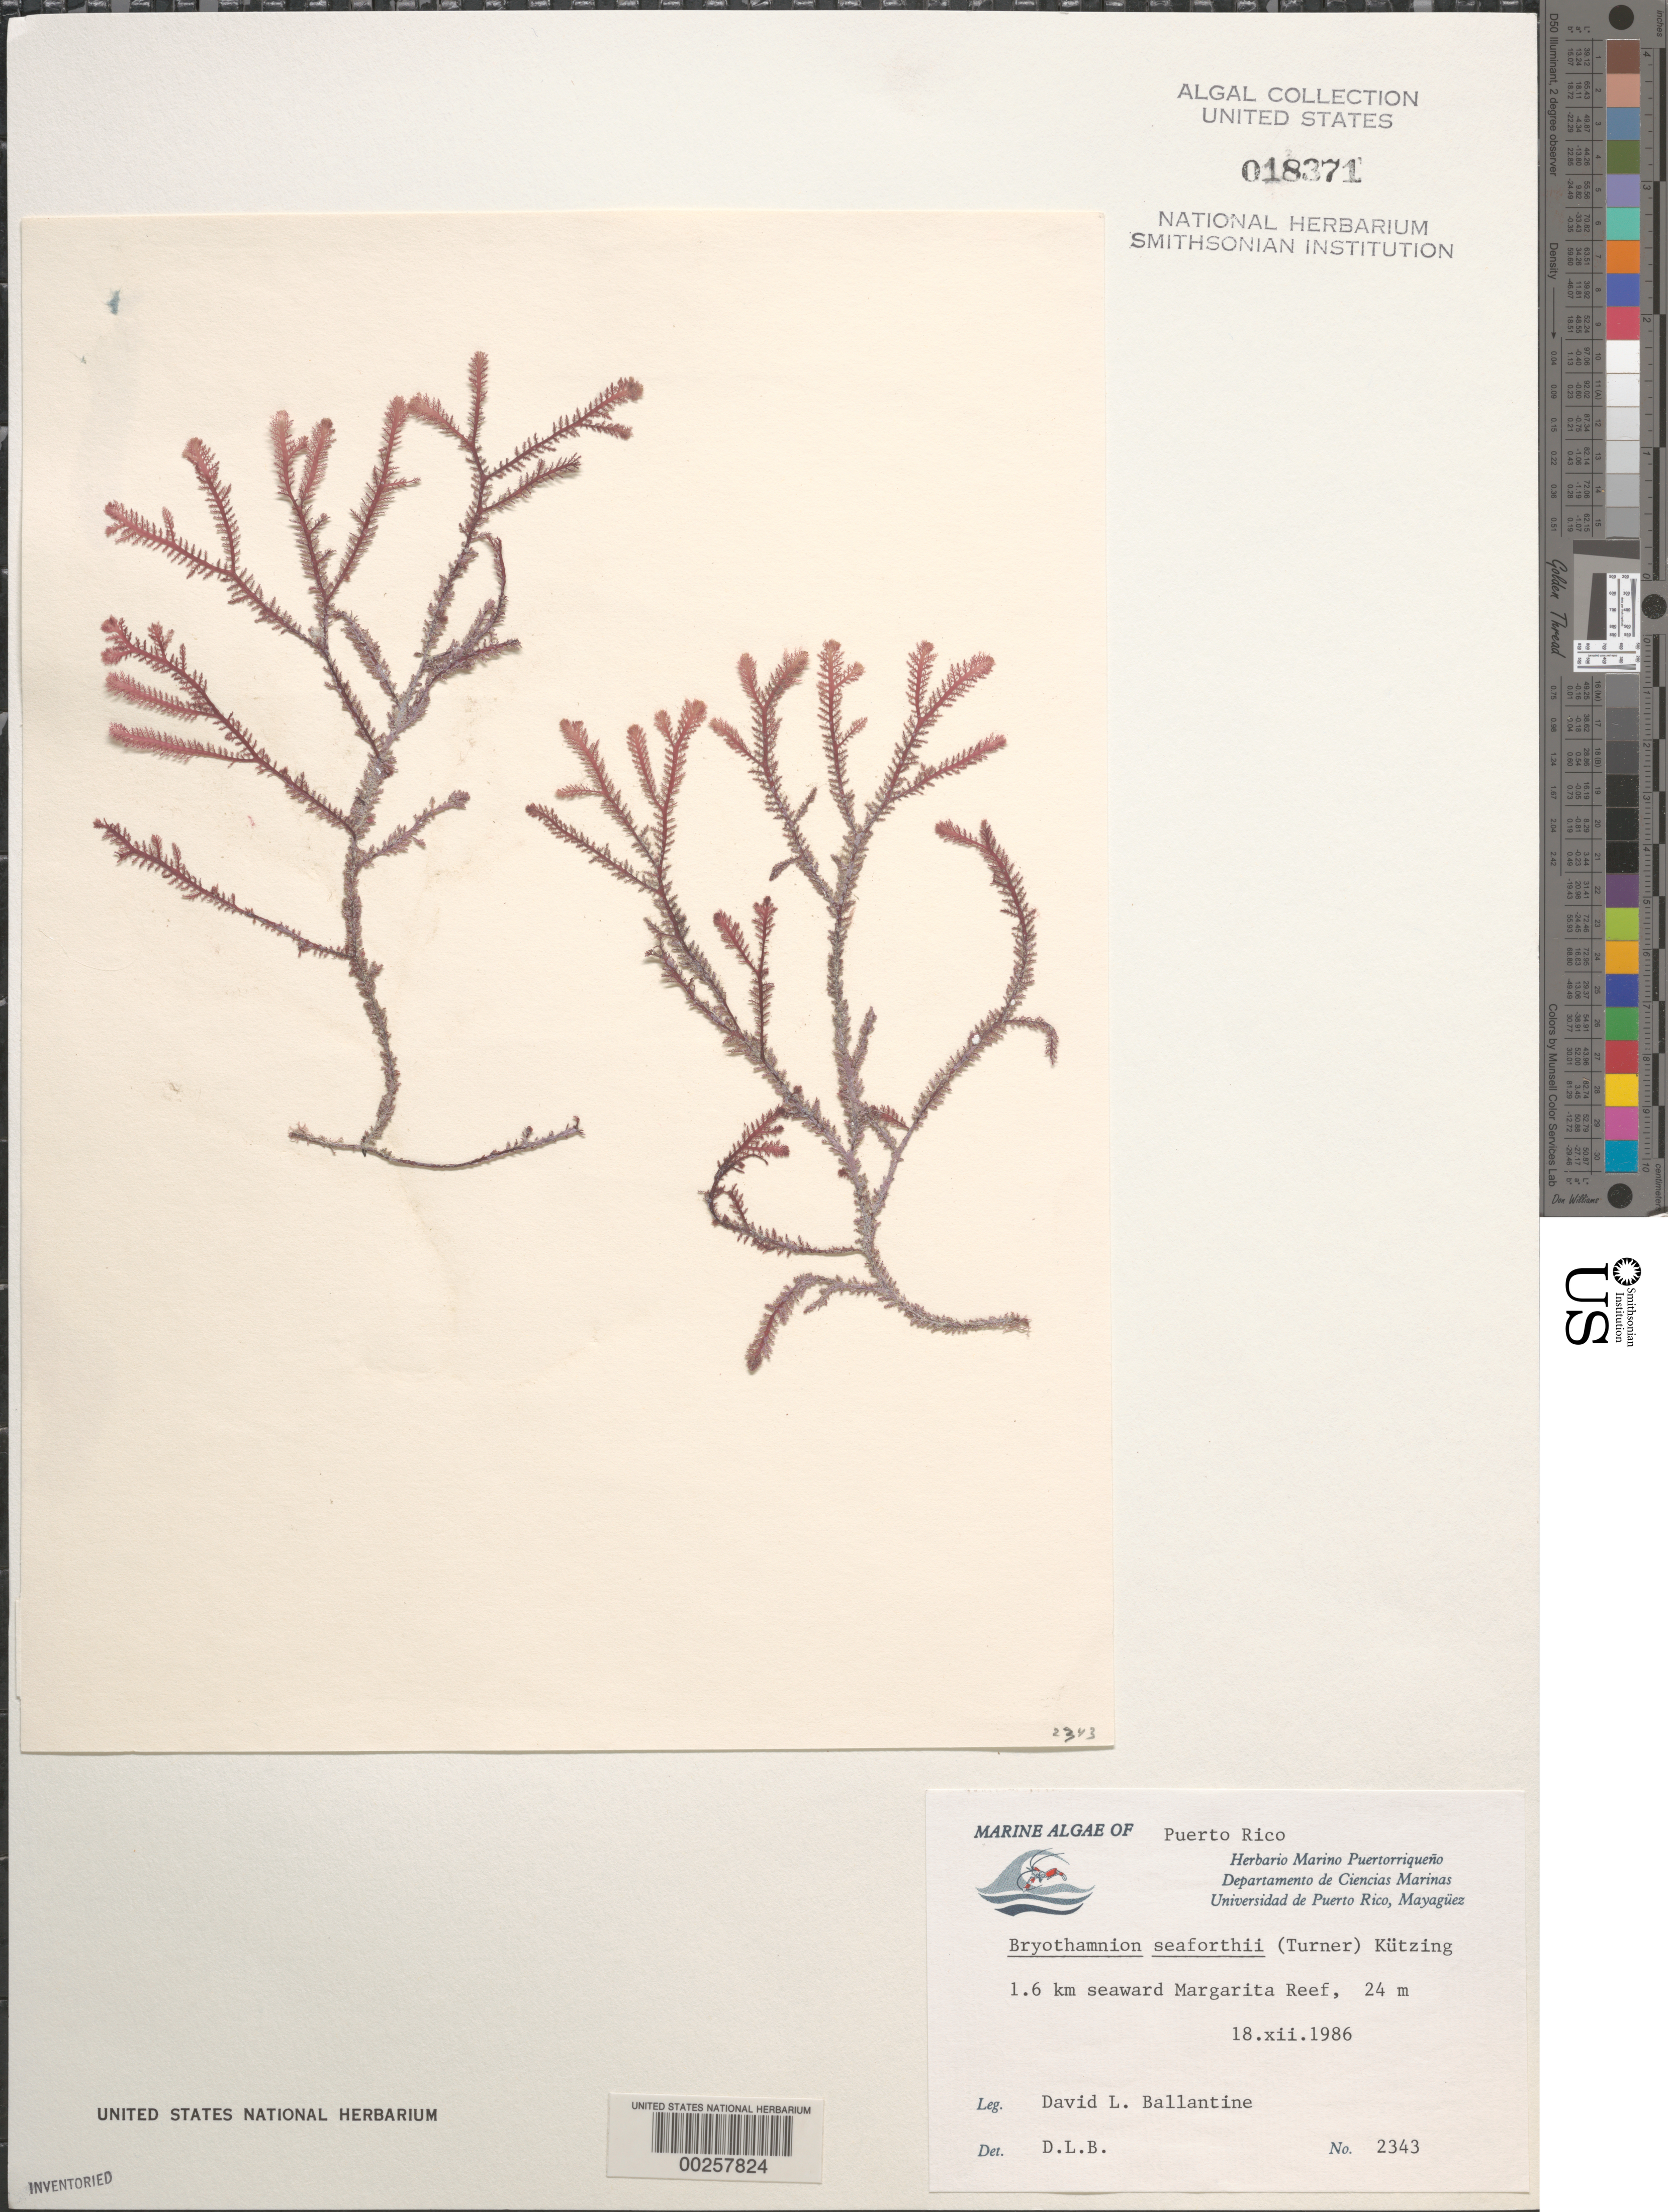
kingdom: Plantae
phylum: Rhodophyta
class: Florideophyceae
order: Ceramiales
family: Rhodomelaceae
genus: Bryothamnion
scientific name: Bryothamnion seaforthii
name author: (Turner) Kütz.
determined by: Ballantine, D. L.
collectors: L. Almodovar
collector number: DLB 2343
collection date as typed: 18 Dec 1986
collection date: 1986-12-18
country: Puerto Rico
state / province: Lajas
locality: Margarita Reef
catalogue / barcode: US 18371